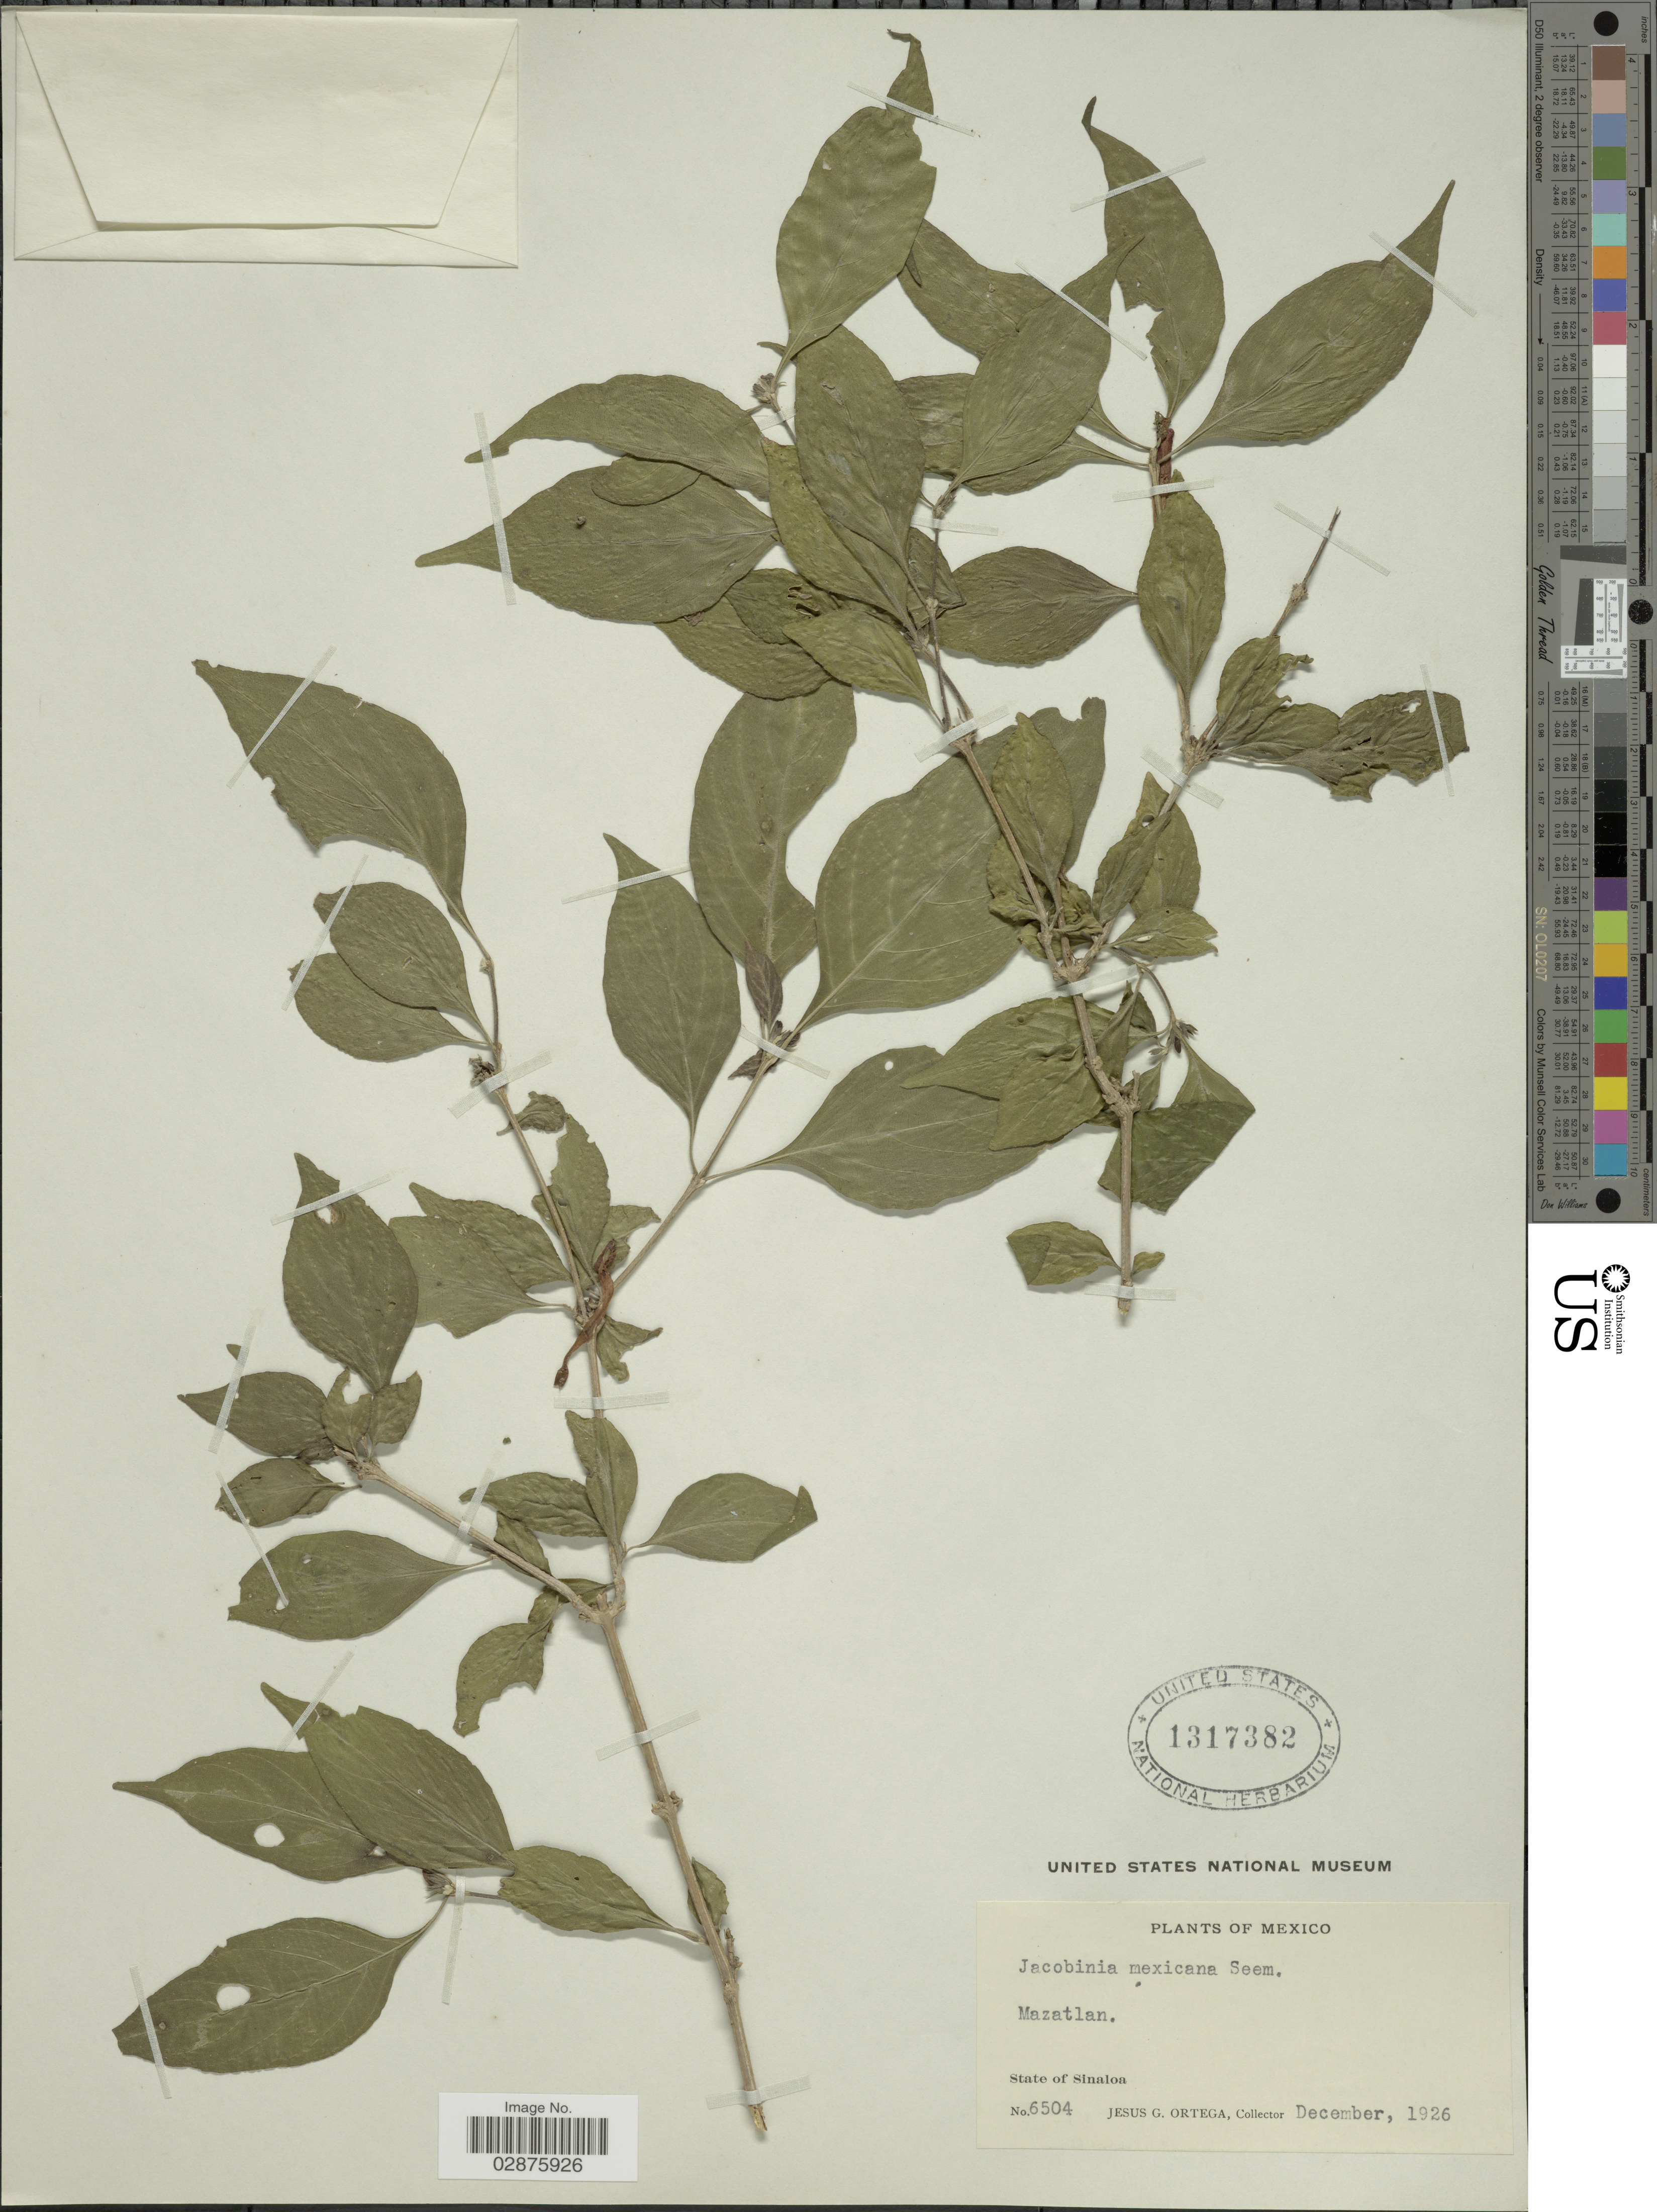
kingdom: Plantae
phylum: Tracheophyta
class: Magnoliopsida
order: Lamiales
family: Acanthaceae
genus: Justicia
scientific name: Justicia candicans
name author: (Nees) L.D. Benson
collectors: J. Ortega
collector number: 6504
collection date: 1926-12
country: Mexico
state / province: Sinaloa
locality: Mazatlan.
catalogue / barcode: US 1317382